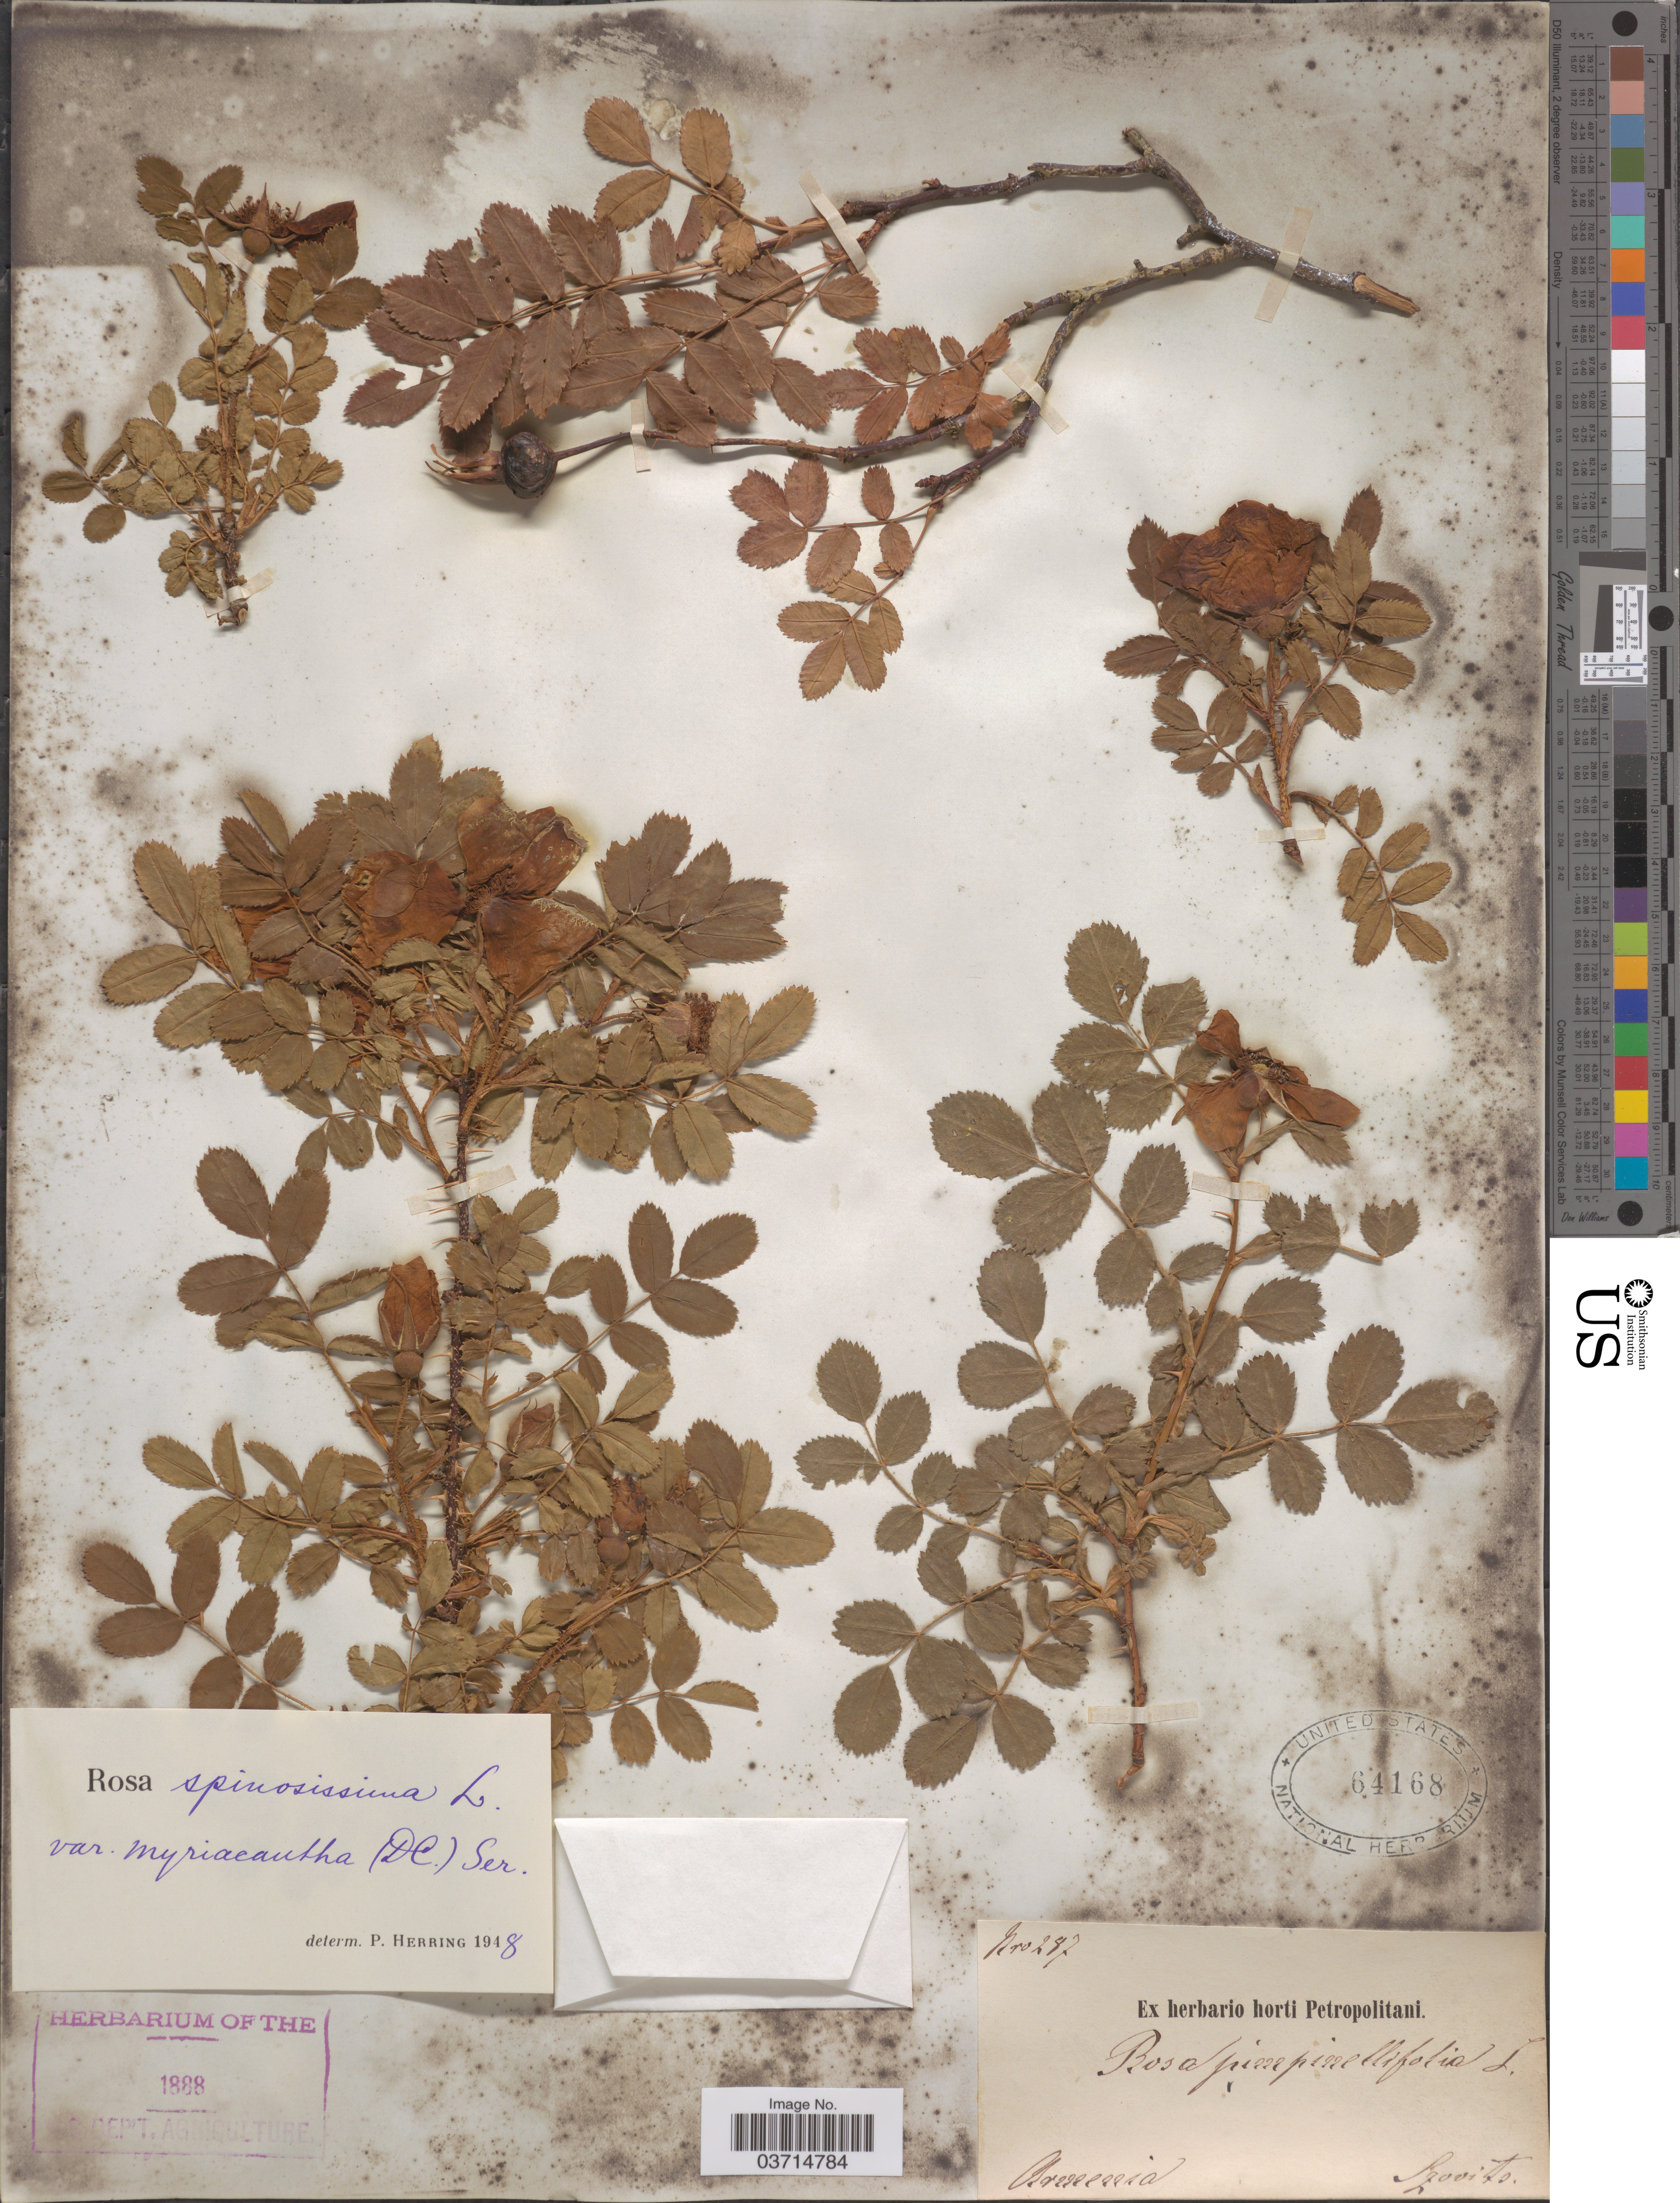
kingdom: Plantae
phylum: Tracheophyta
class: Magnoliopsida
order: Rosales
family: Rosaceae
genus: Rosa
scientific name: Rosa spinosissima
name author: L.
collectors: Szovits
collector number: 247*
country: Armenia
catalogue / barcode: US 64168